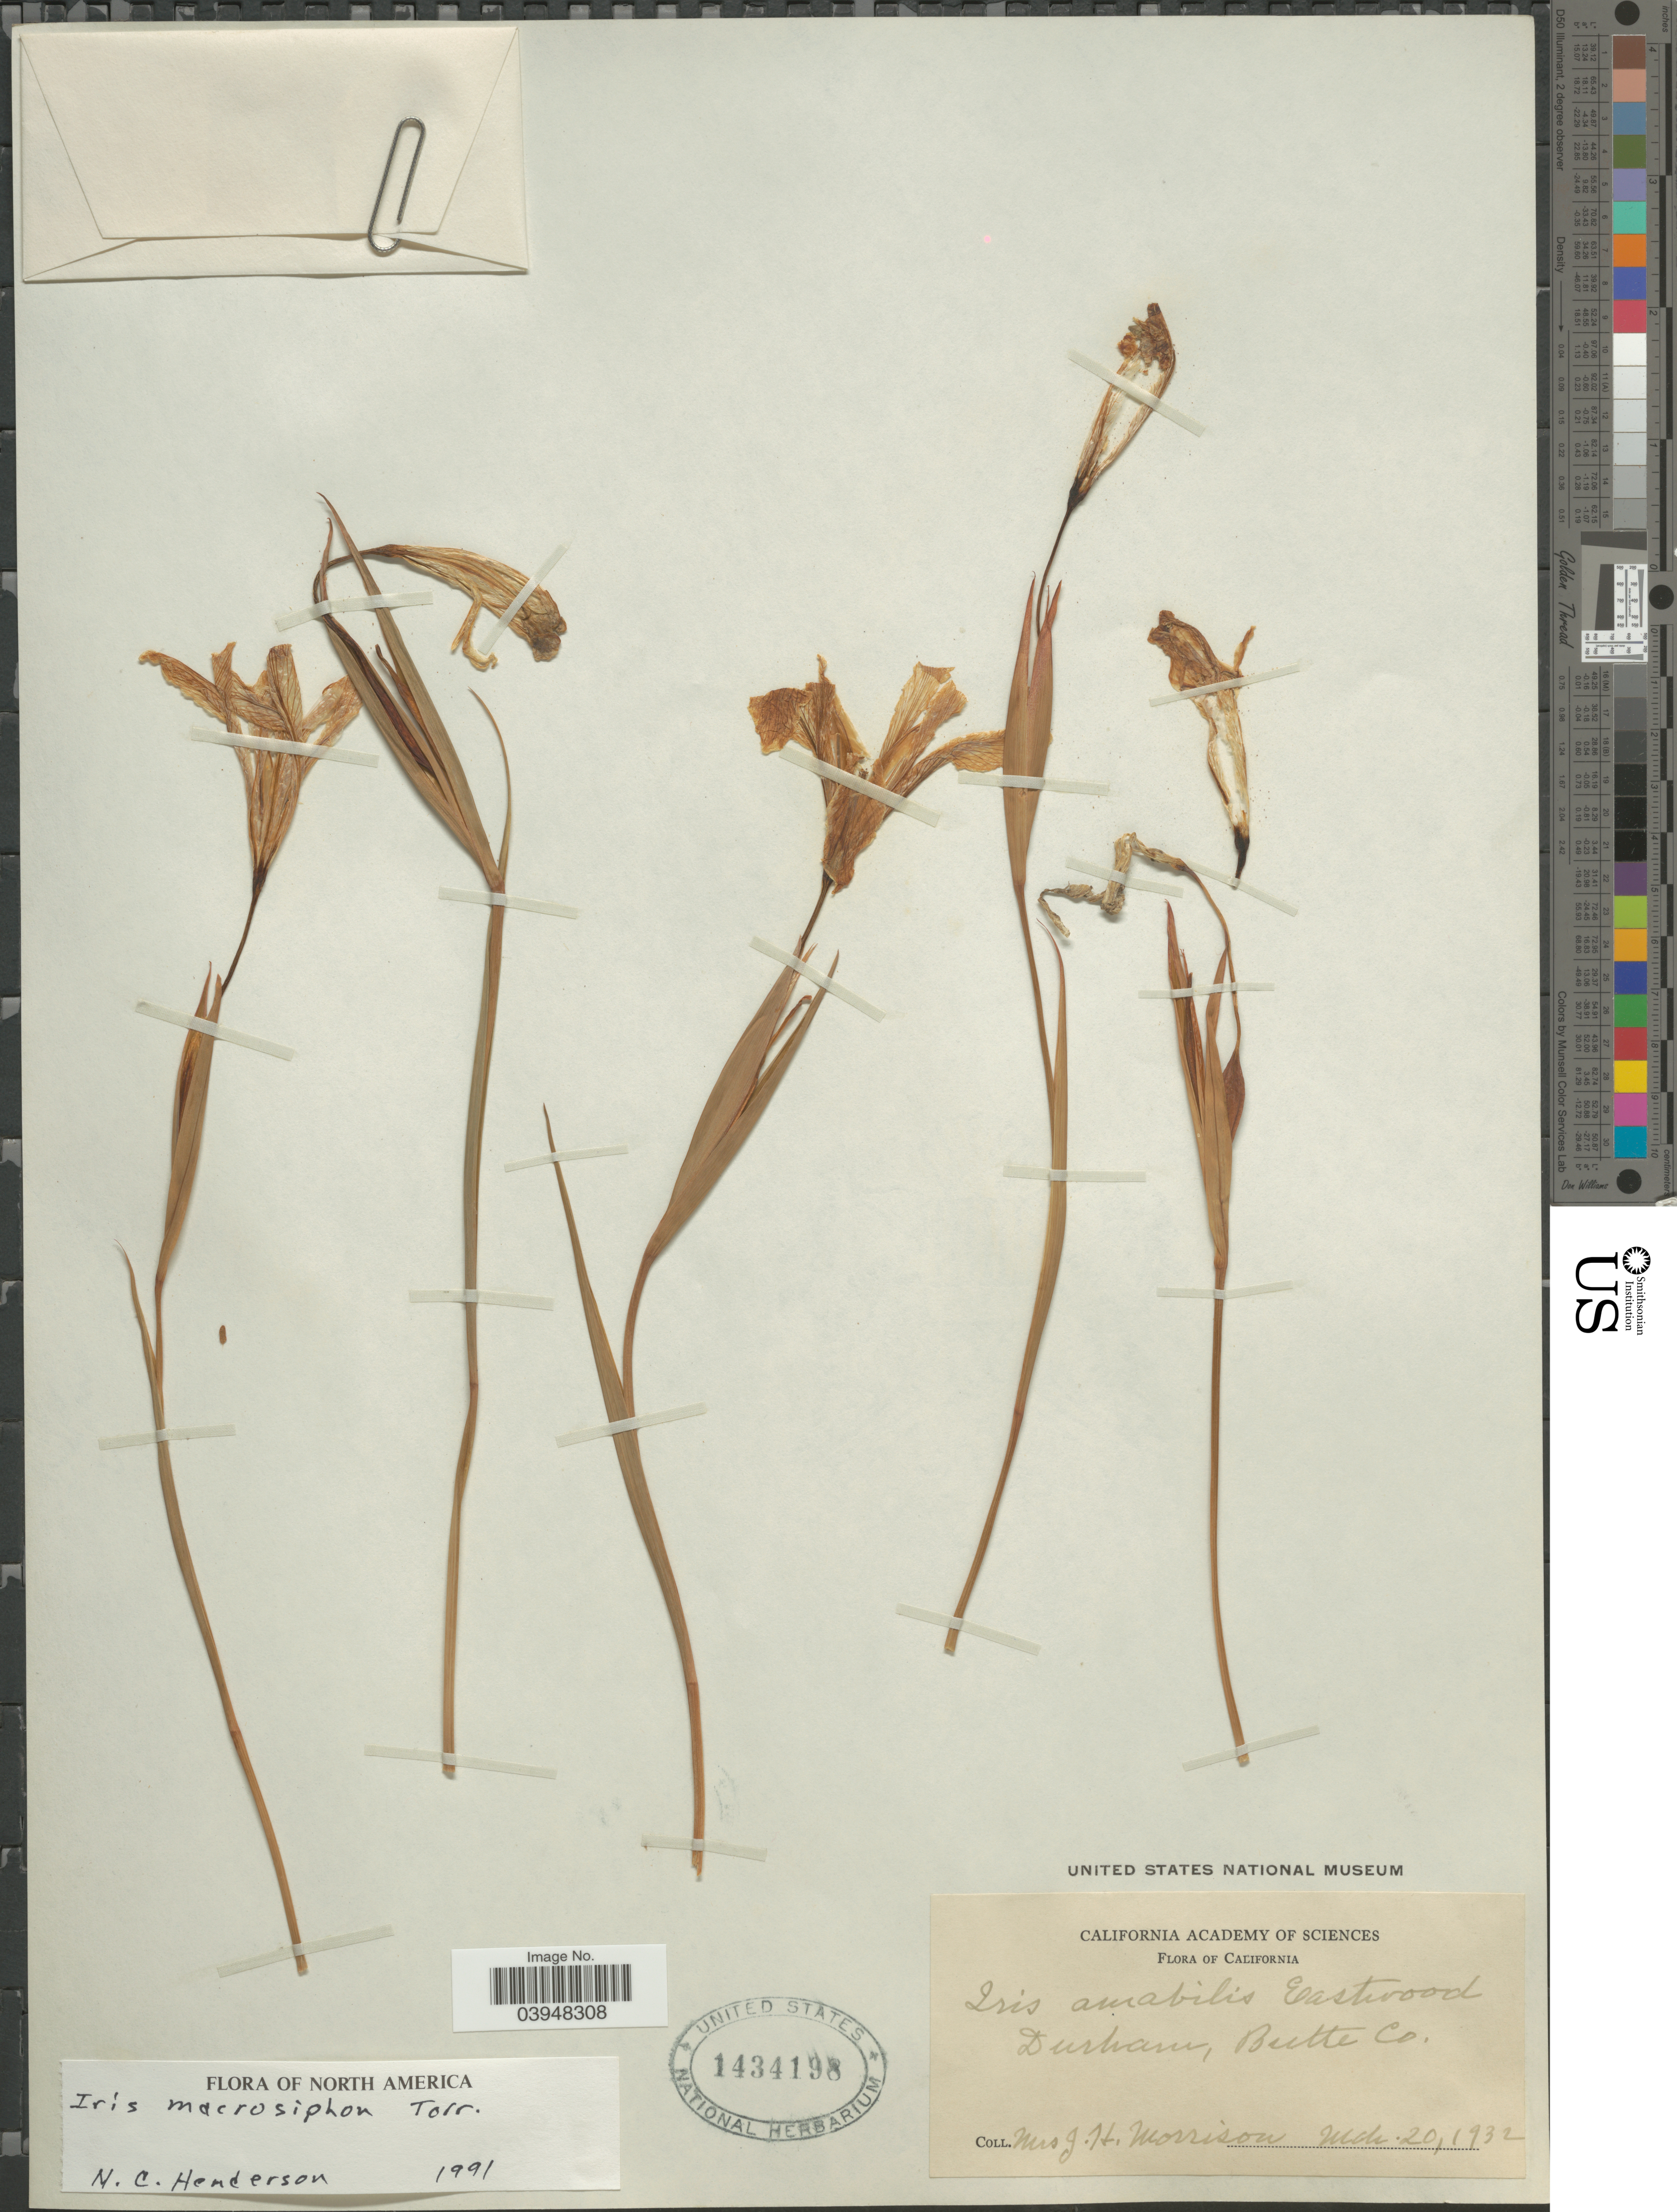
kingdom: Plantae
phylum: Tracheophyta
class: Liliopsida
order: Asparagales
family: Iridaceae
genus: Iris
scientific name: Iris amabilis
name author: Eastw.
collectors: J. Morrison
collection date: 1932-03-20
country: United States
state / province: California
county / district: Butte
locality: Durham, Butte Co.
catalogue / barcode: US 1434198